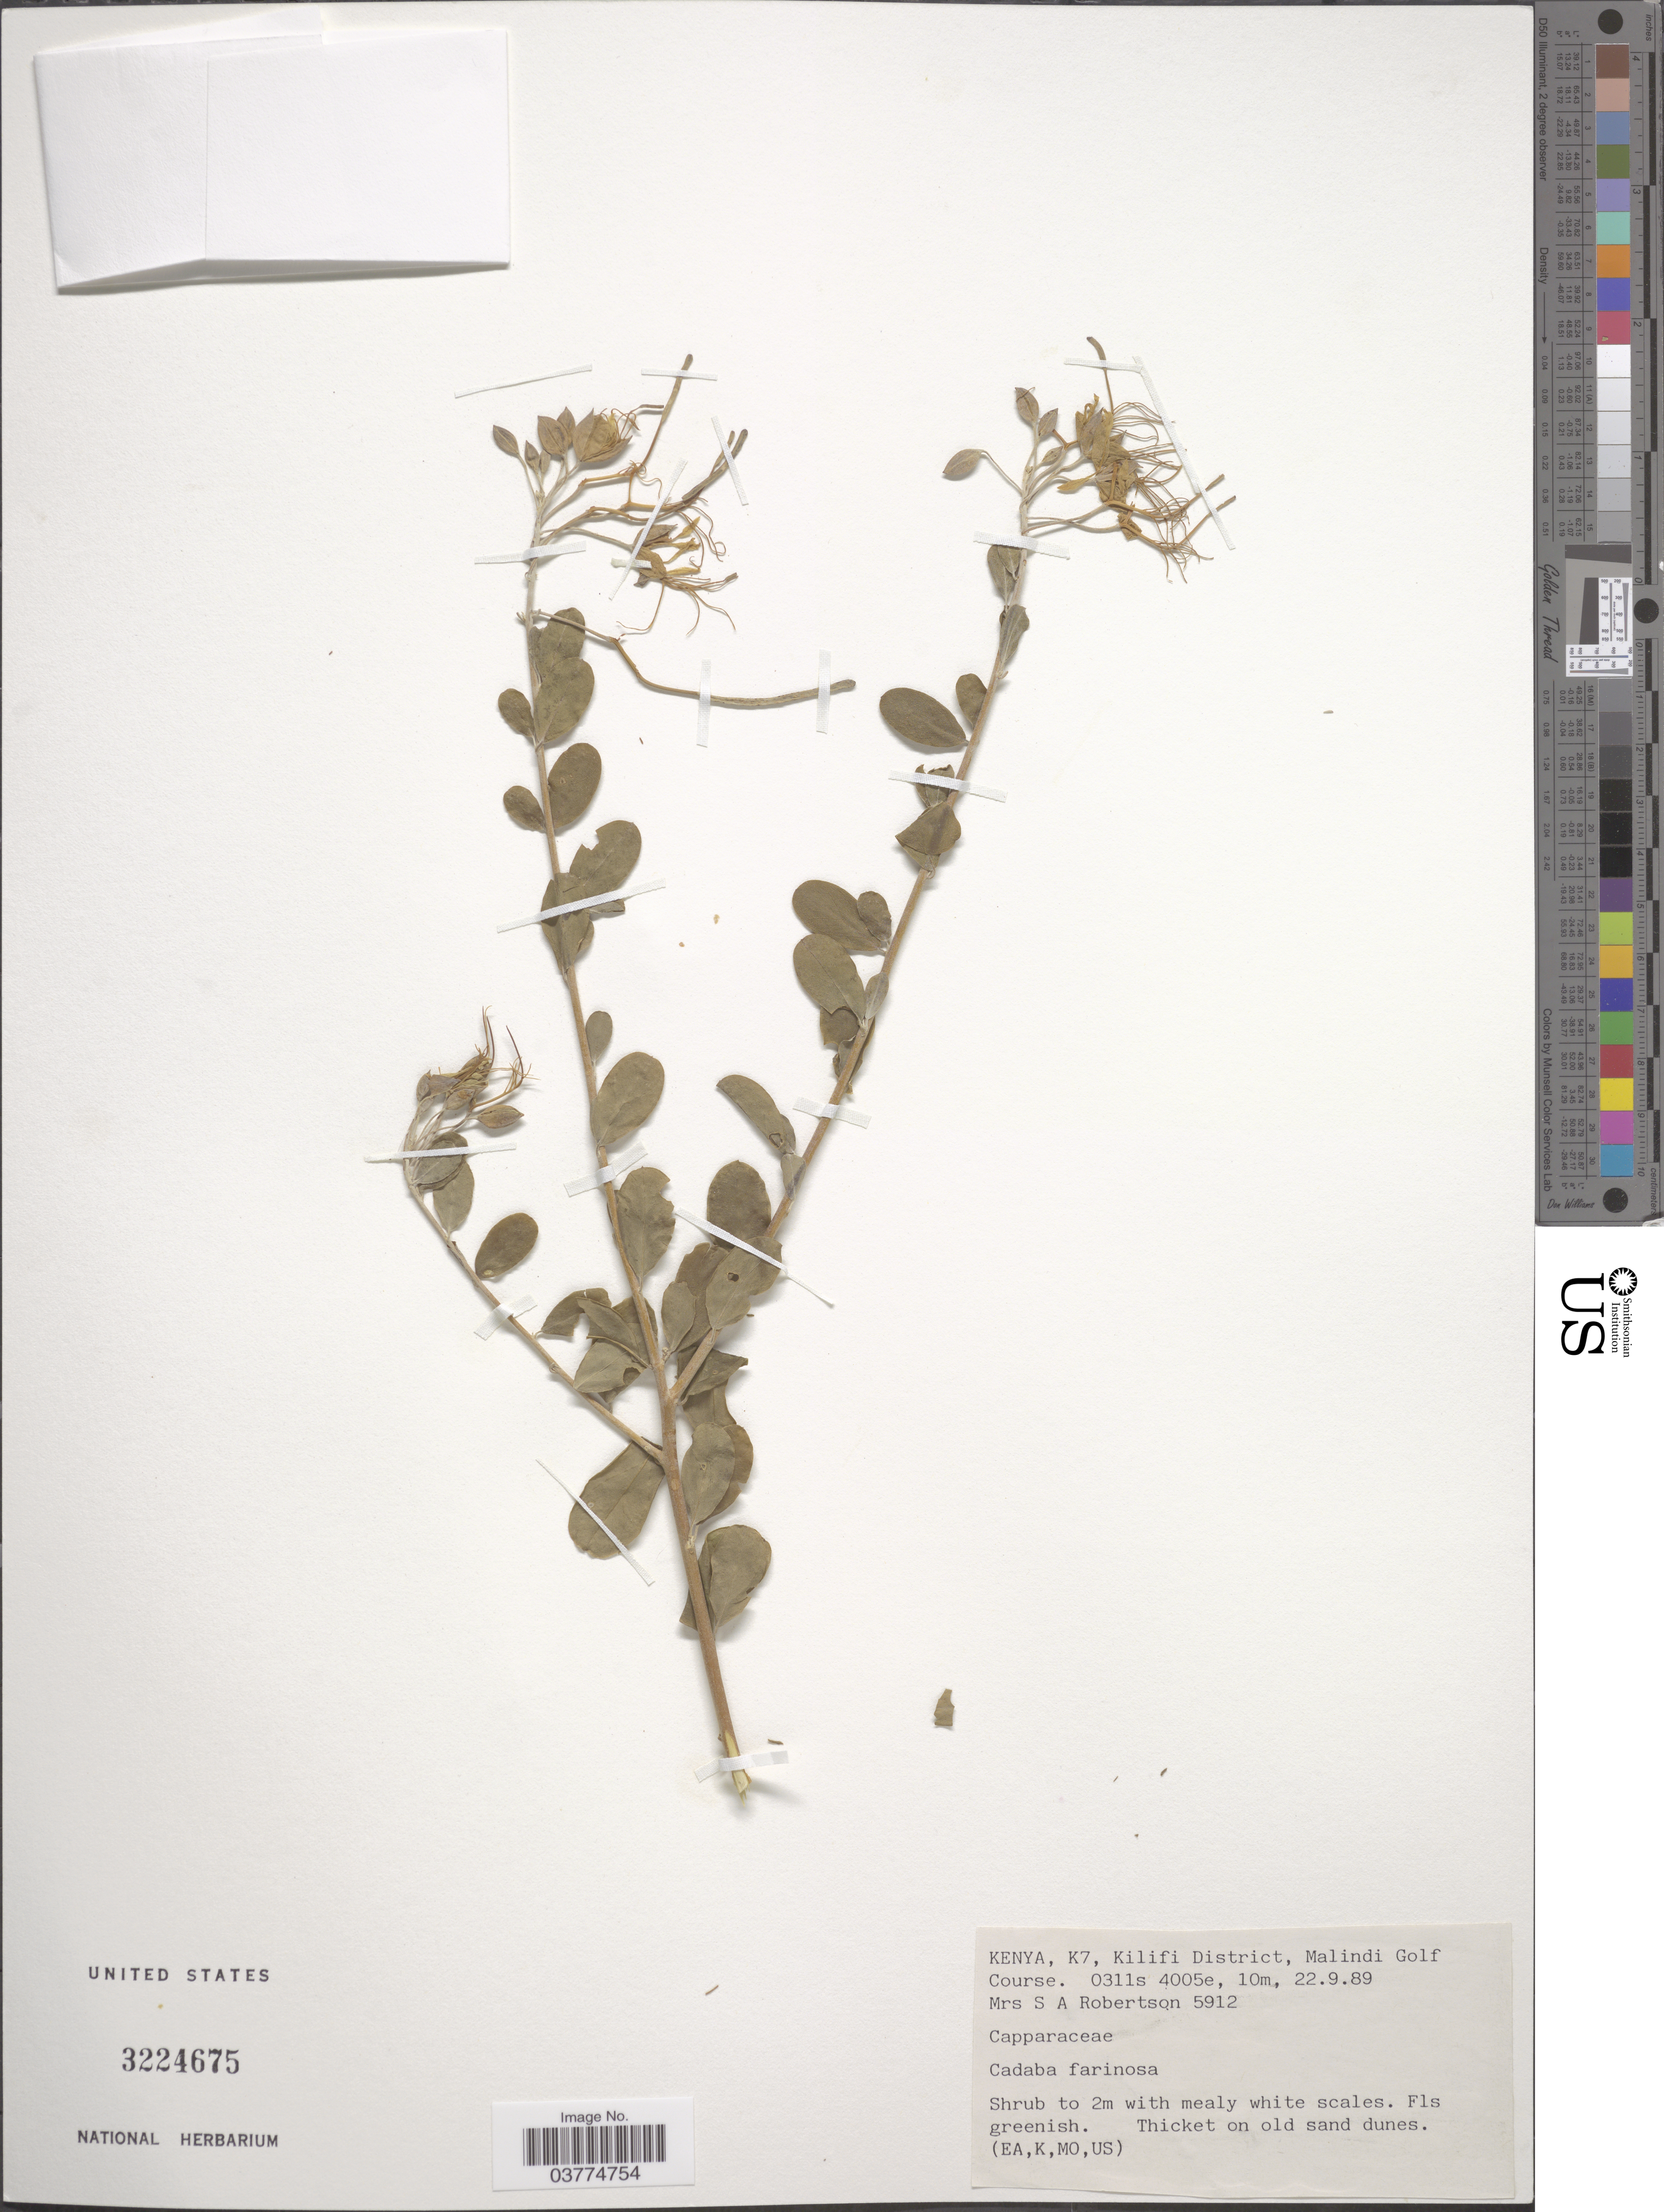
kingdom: Plantae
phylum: Tracheophyta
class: Magnoliopsida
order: Brassicales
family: Capparaceae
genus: Cadaba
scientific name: Cadaba farinosa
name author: Forssk.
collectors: S. Robertson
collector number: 5912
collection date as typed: Transcribed d/m/y: 22/9/89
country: Kenya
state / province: Kilifi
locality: Kenya, K7, Kilifi District, Malindi Golf Course.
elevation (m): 10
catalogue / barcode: US 3224675